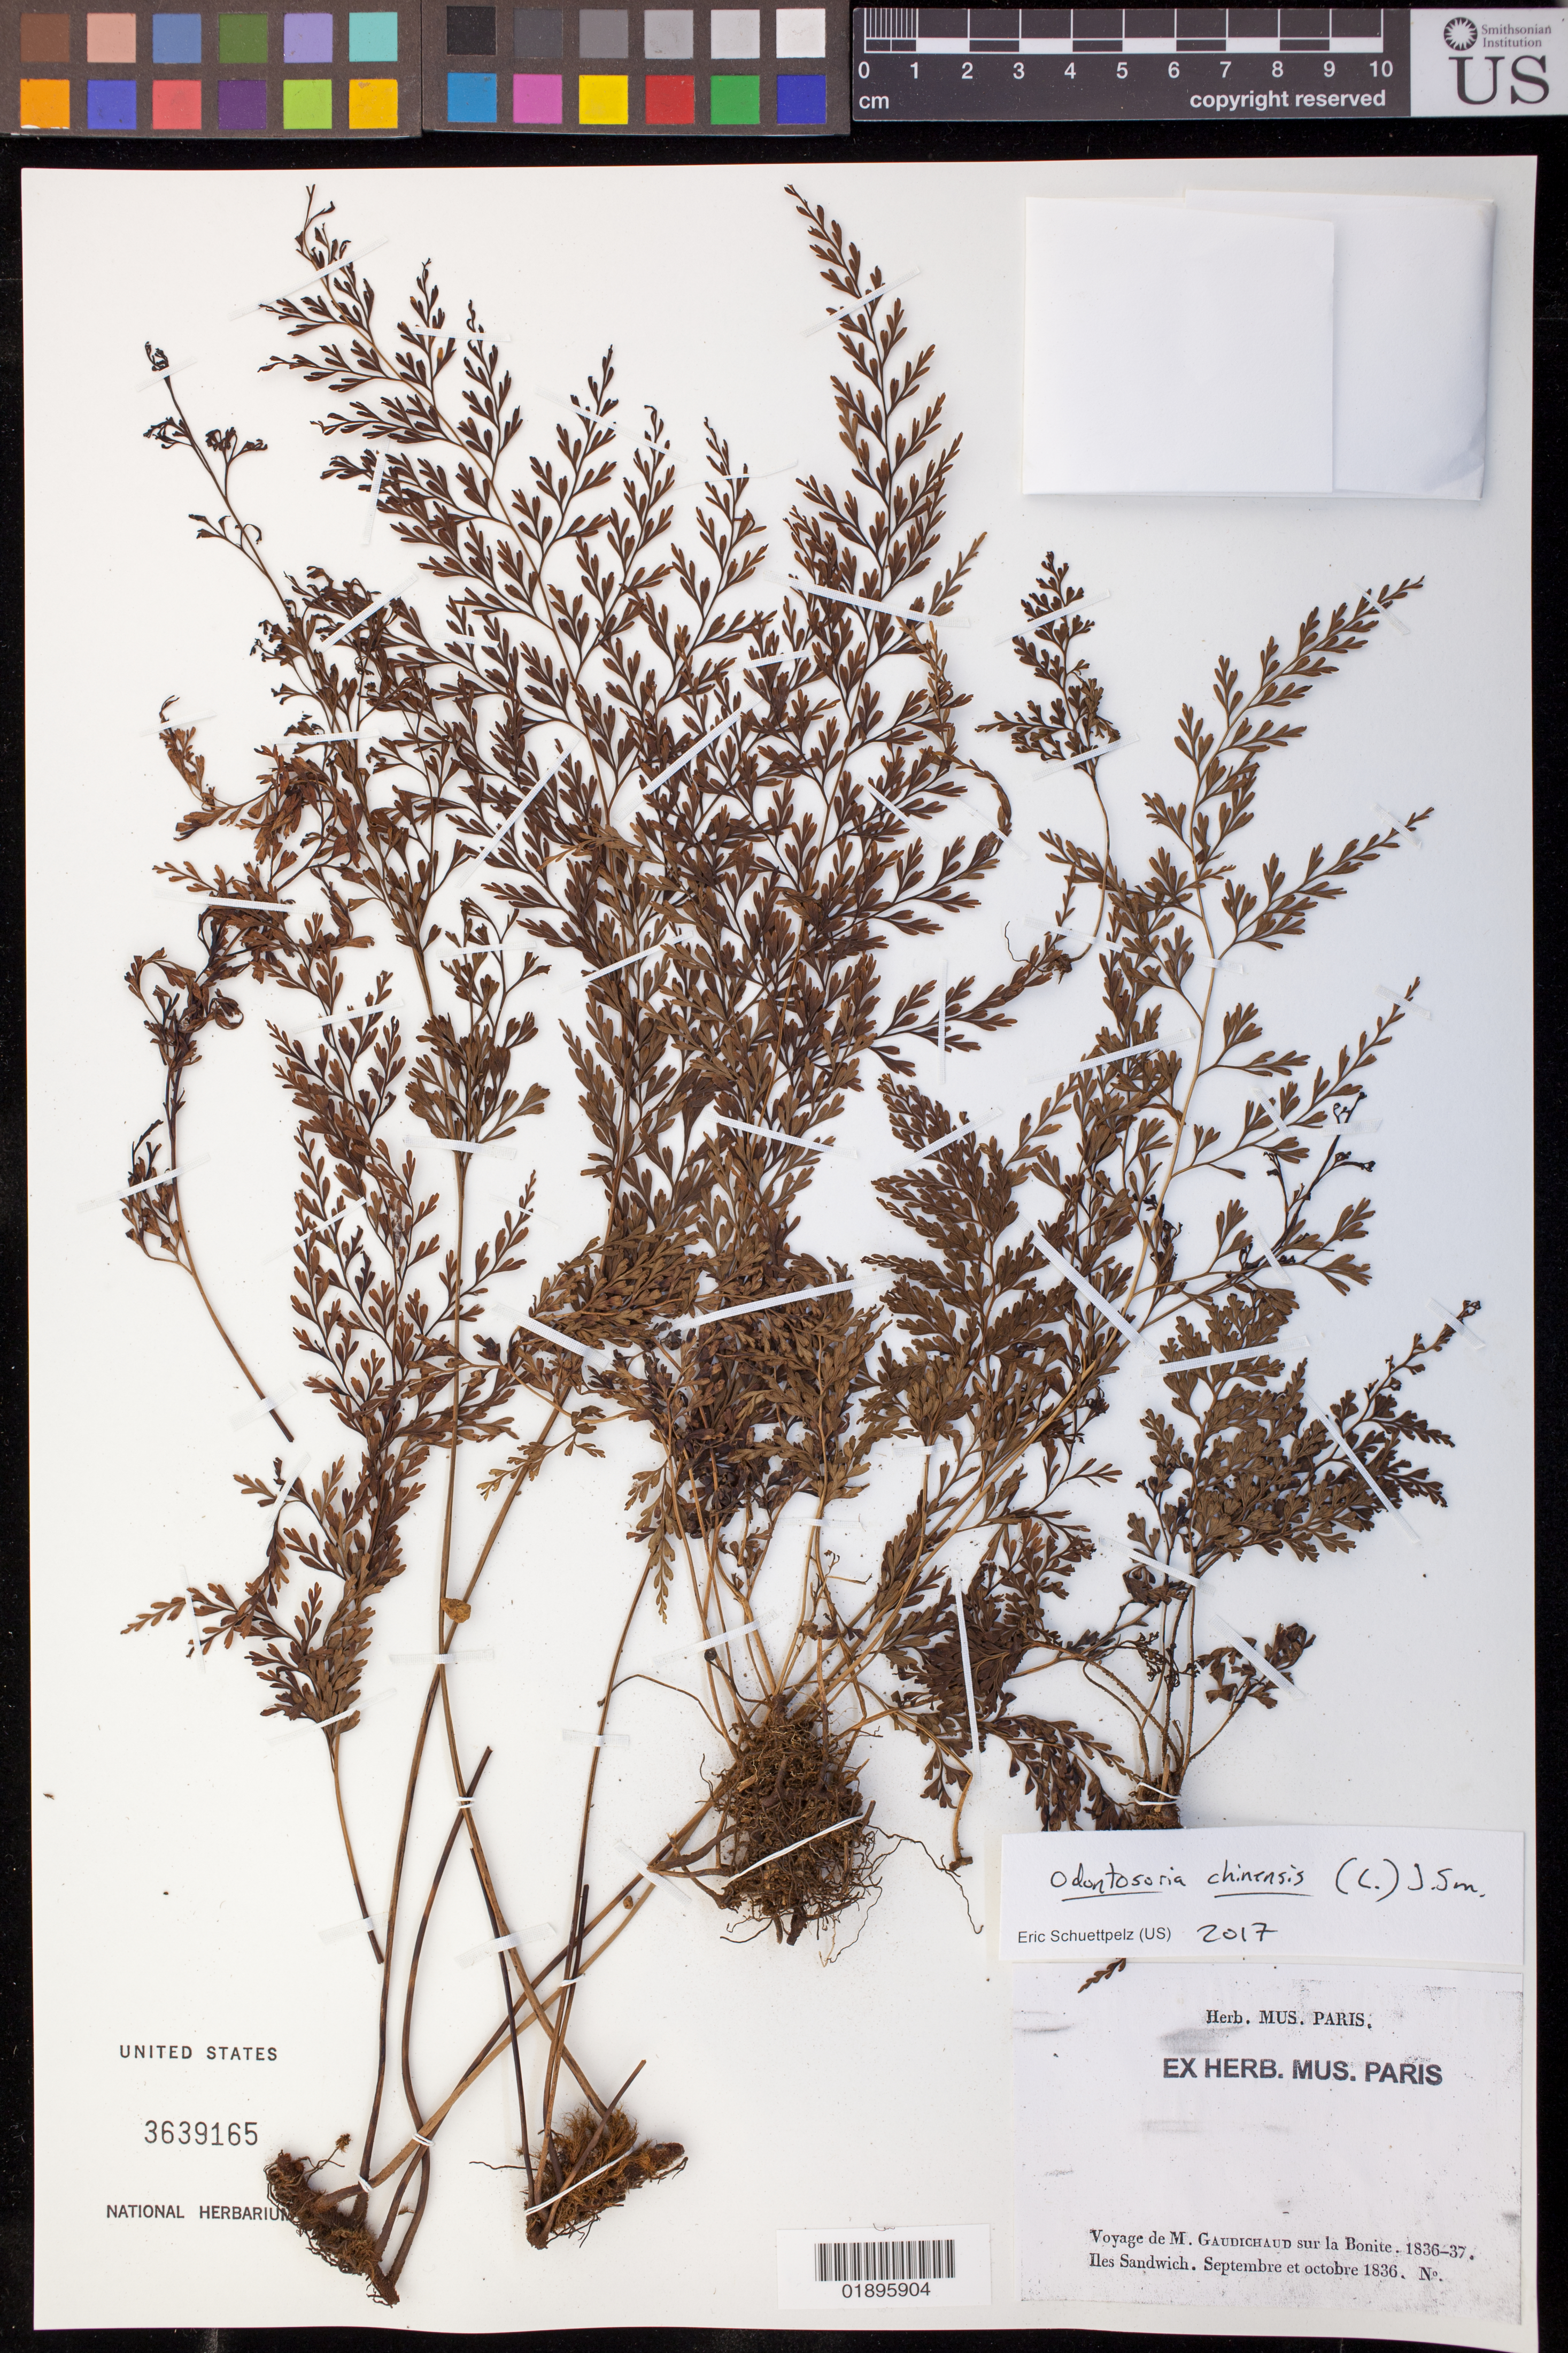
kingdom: Plantae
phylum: Tracheophyta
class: Polypodiopsida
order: Polypodiales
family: Lindsaeaceae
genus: Sphenomeris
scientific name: Sphenomeris chinensis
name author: (L.) Maxon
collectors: C. Gaudichaud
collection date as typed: Sep 1836 to Oct 1836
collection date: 1836-09/1836-10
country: United States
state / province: Hawaii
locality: Sandwich Islands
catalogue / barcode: US 3639165